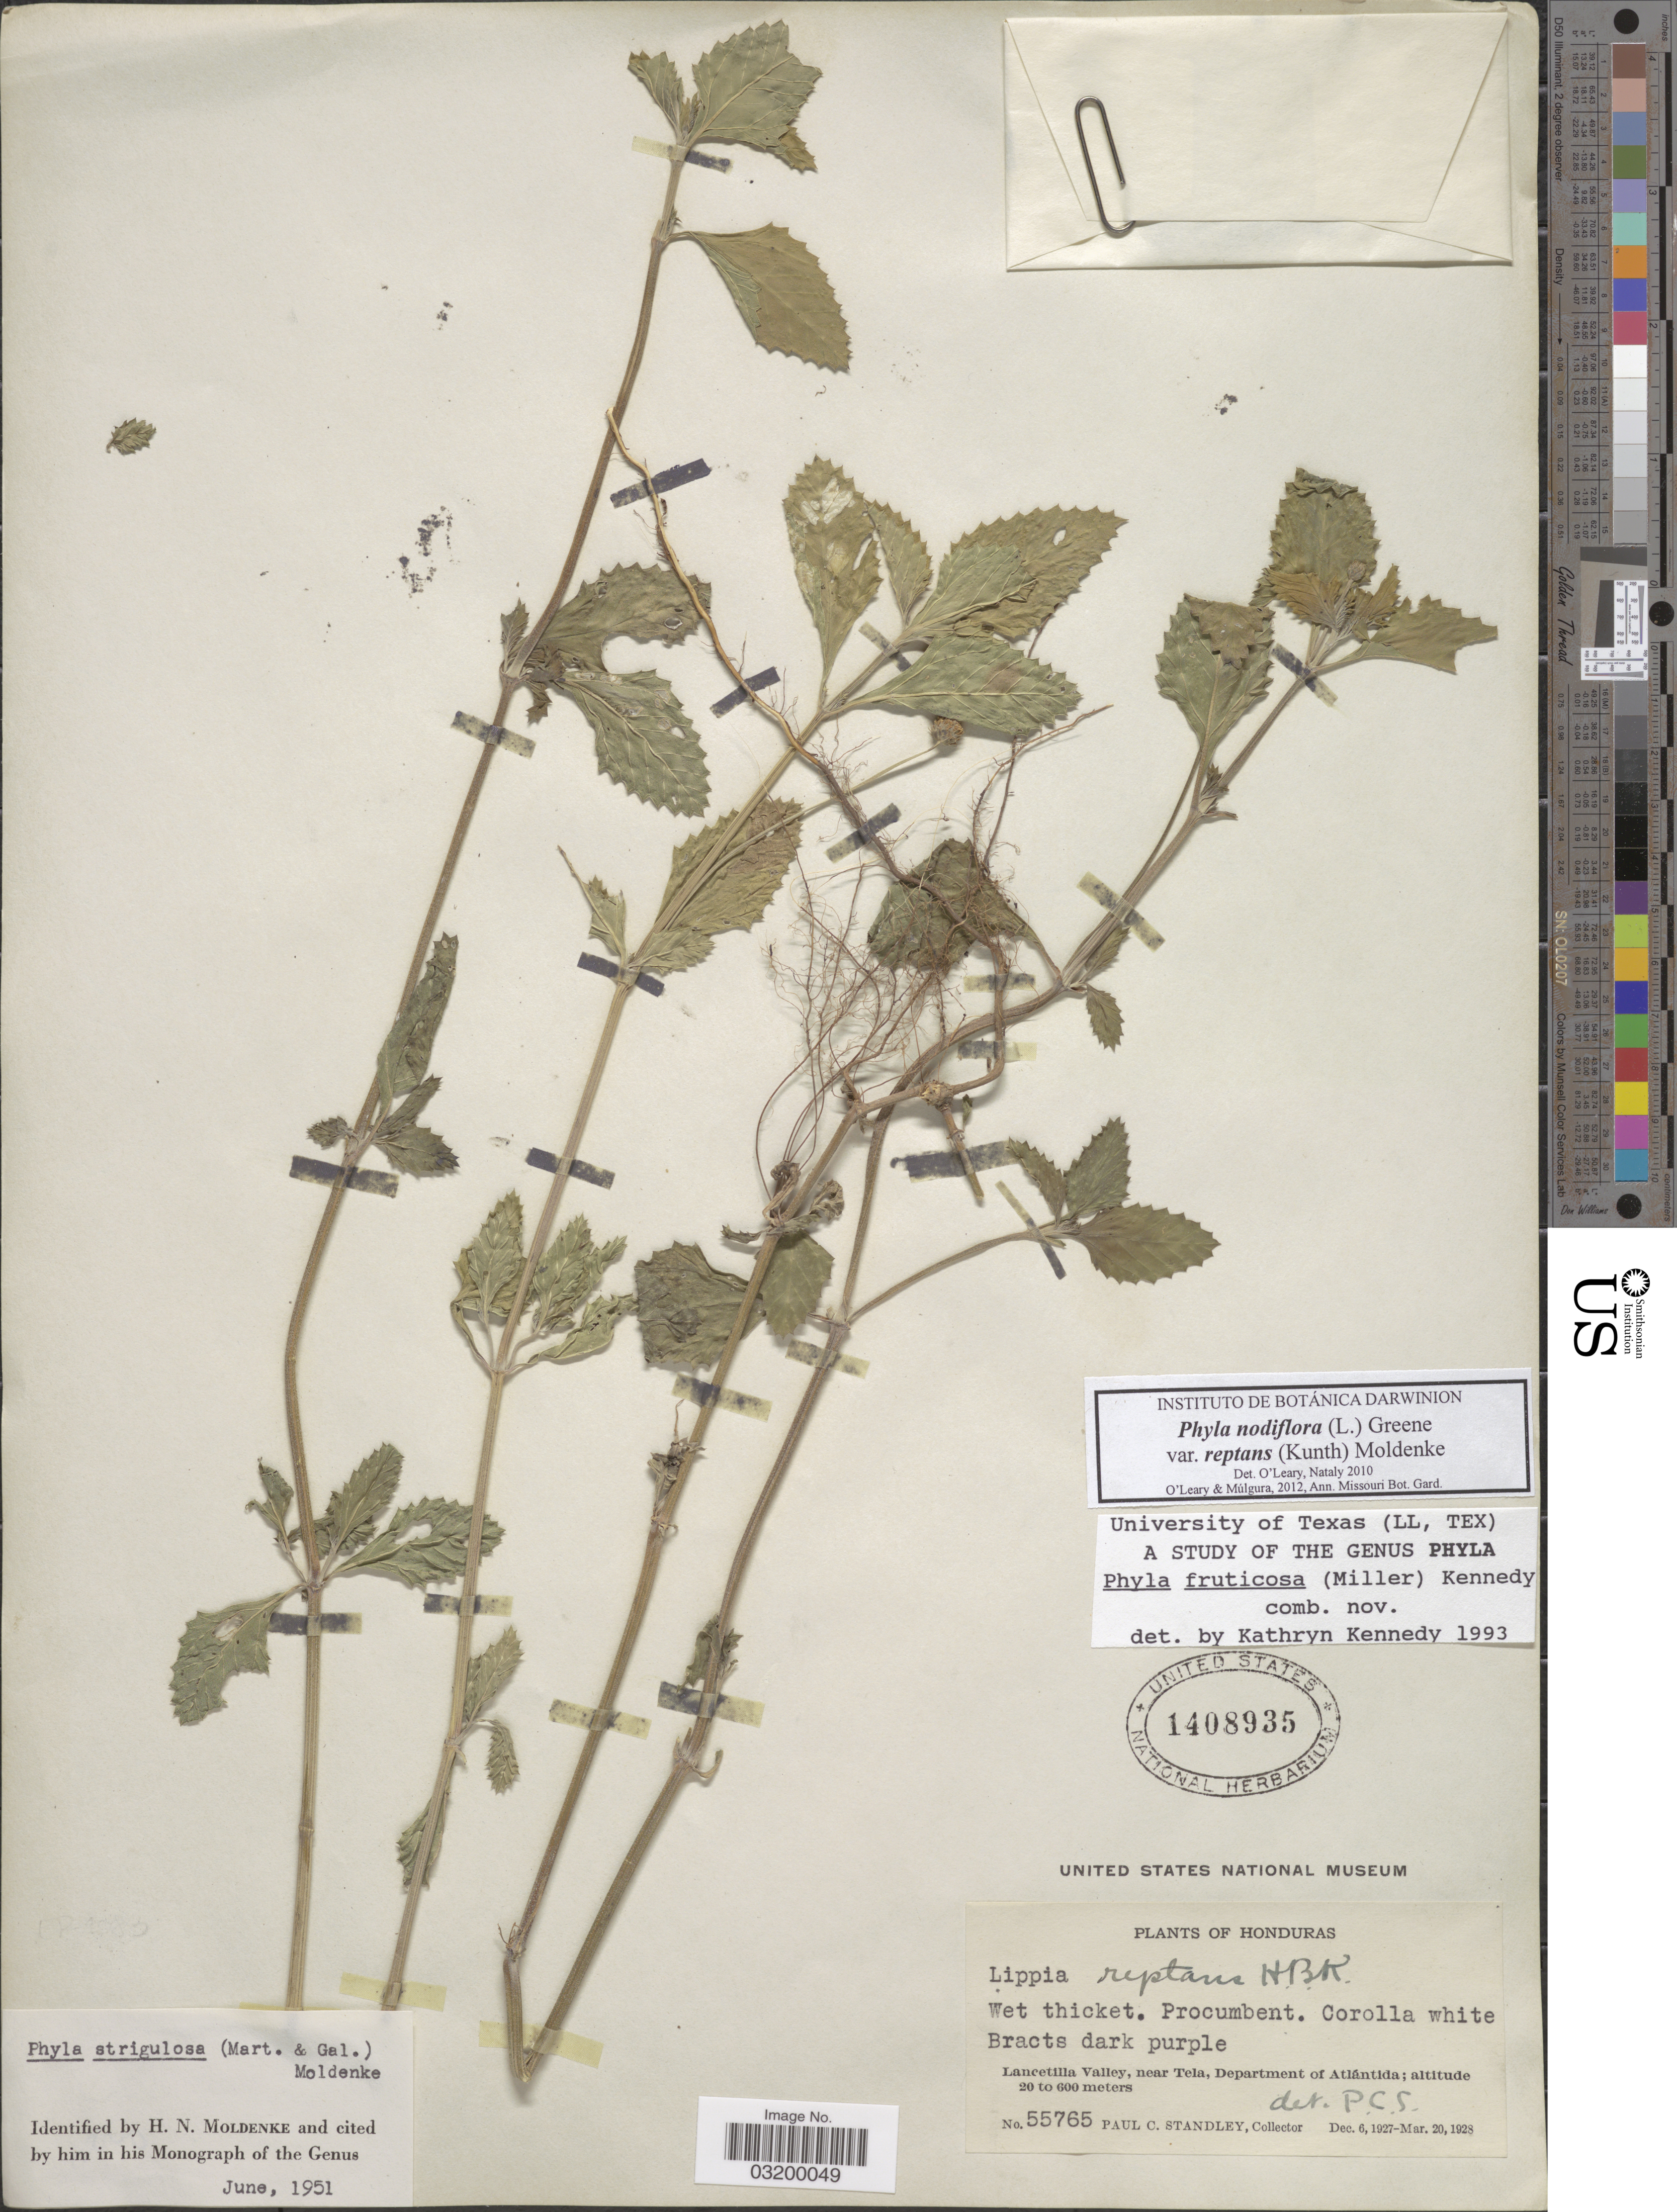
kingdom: Plantae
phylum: Tracheophyta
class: Magnoliopsida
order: Lamiales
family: Verbenaceae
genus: Phyla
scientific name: Phyla nodiflora var. reptans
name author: (Kunth) Moldenke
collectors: P. C. Standley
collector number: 55765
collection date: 1927-12-06/1928-03-20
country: Honduras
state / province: Atlántida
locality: Lancetilla Valley, near Tela, Department of Atlántida.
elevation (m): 20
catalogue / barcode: US 1408935